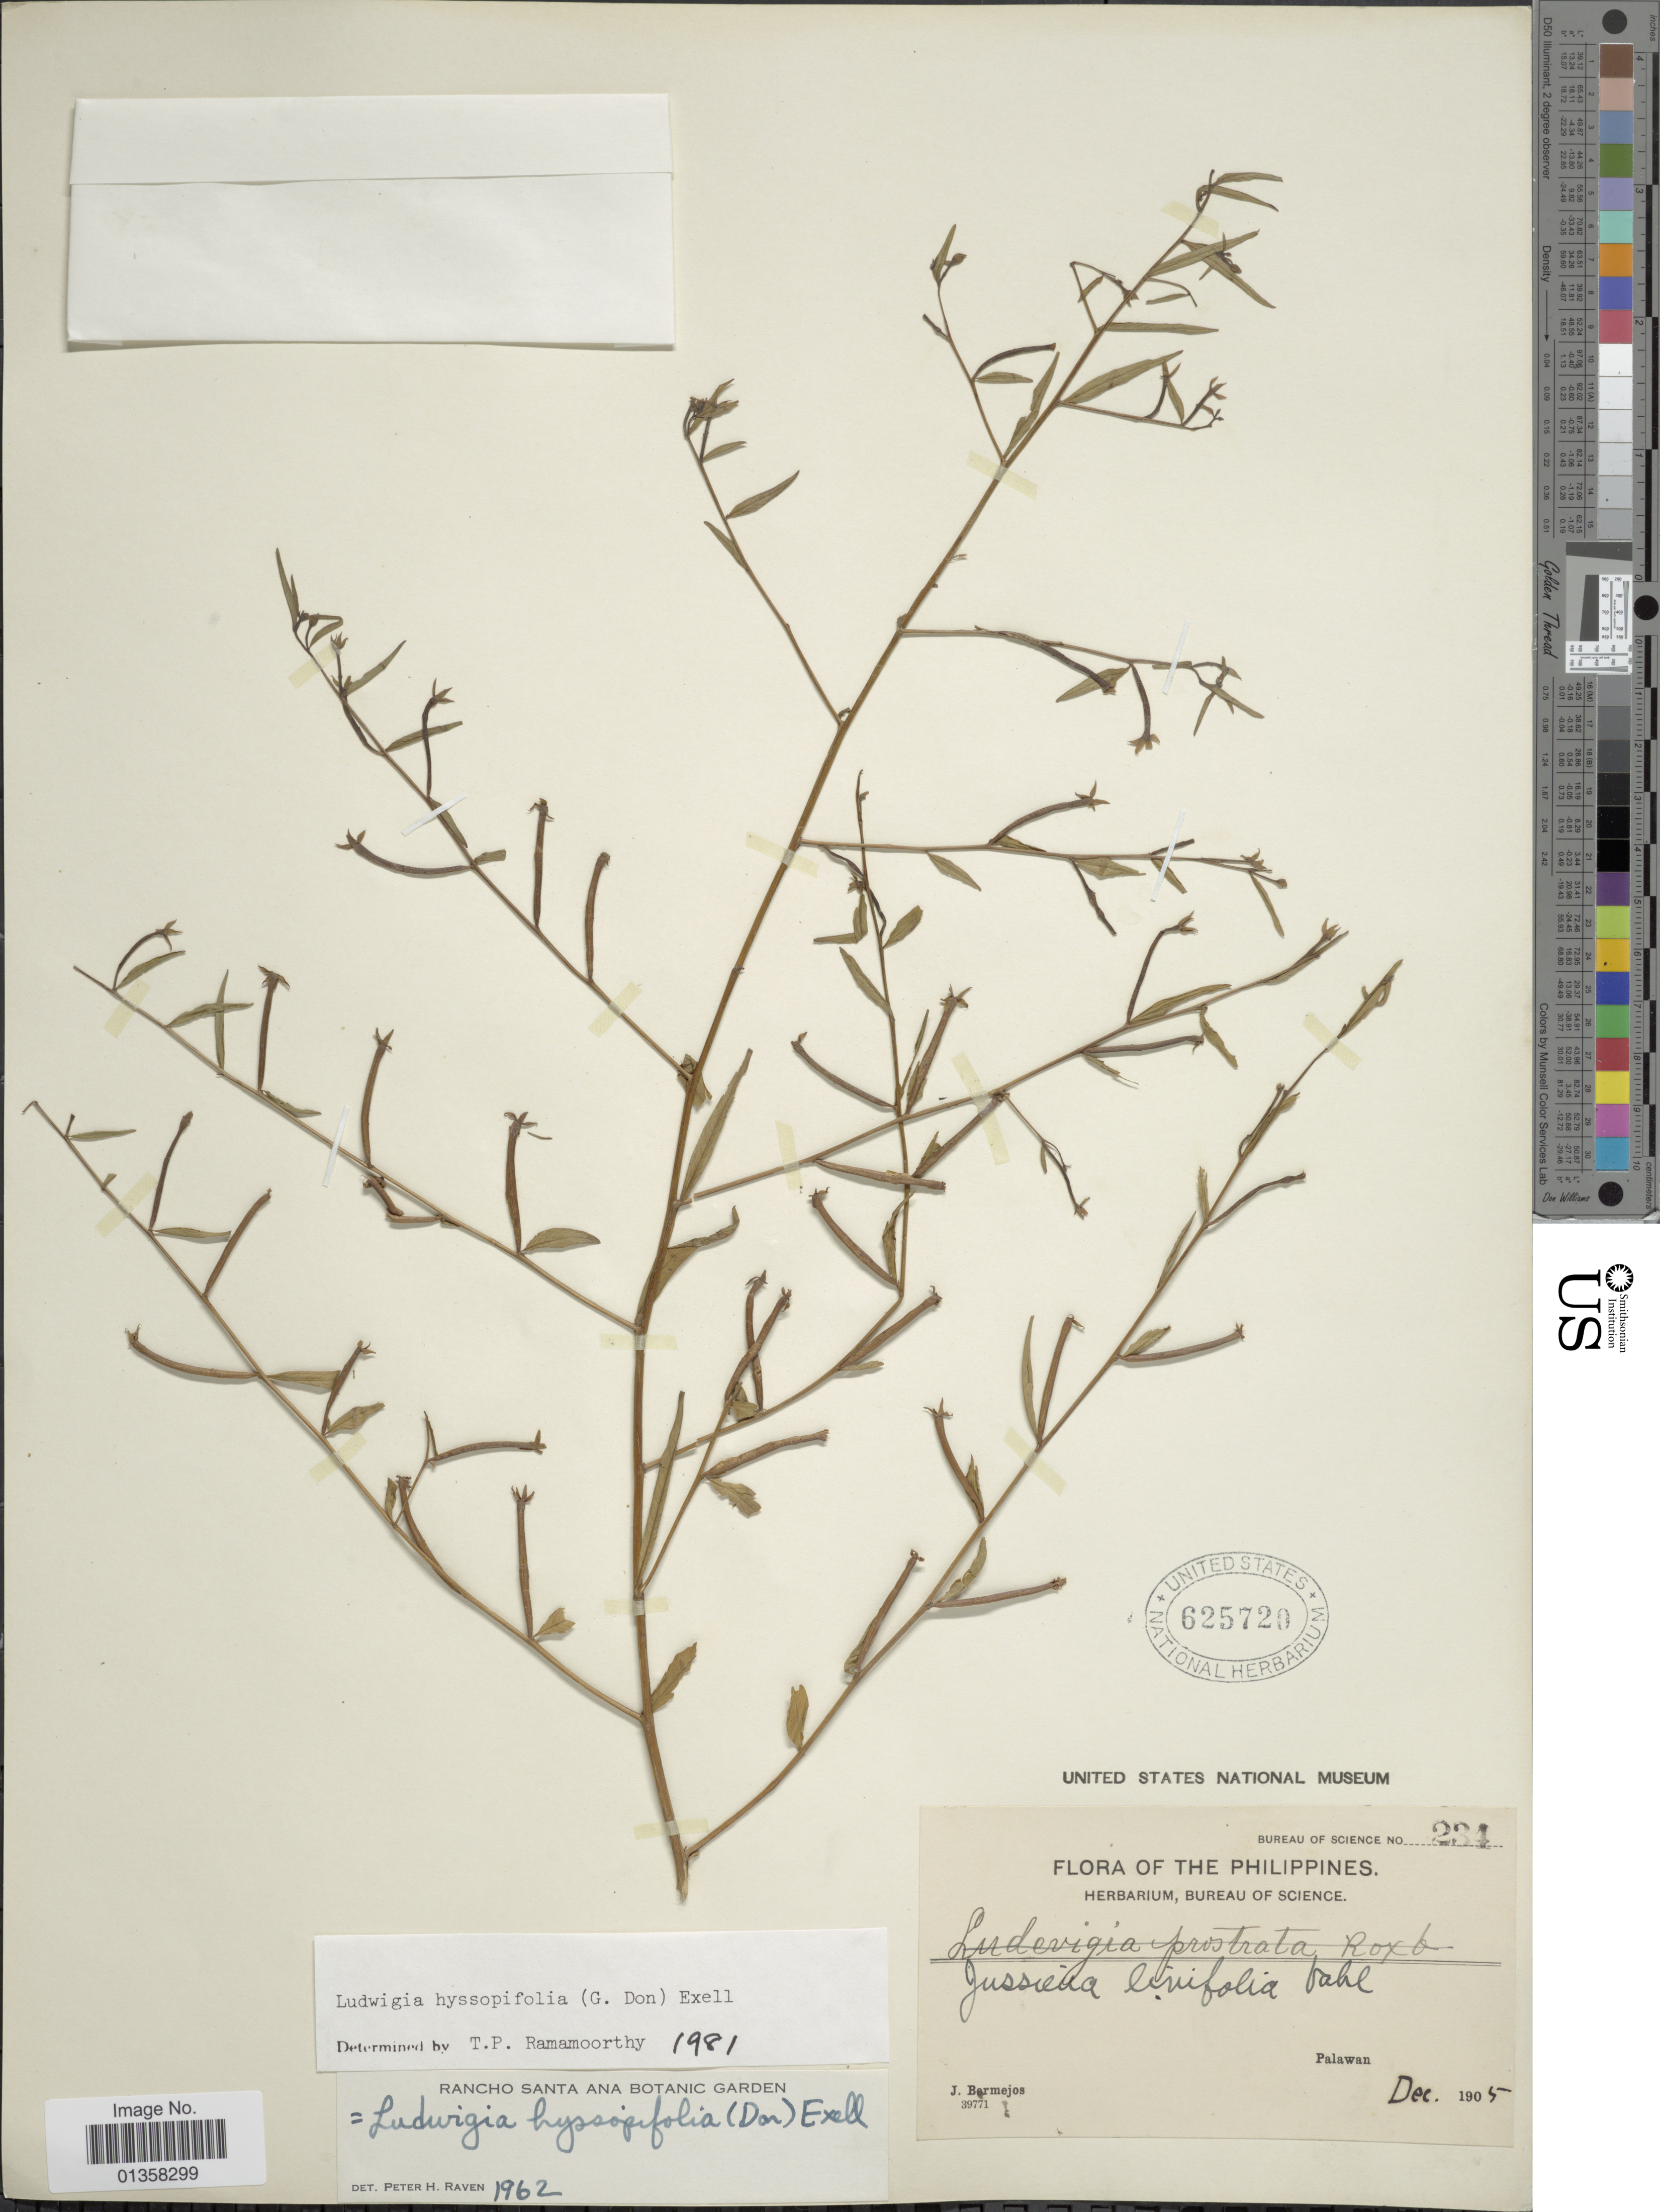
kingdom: Plantae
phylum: Tracheophyta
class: Magnoliopsida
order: Myrtales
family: Onagraceae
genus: Ludwigia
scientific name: Ludwigia hyssopifolia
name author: (G. Don) Exell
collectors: J. Bermejos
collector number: Bureau of Science 234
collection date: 1905-12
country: Philippines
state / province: Mimaropa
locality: Palawan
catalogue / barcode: US 625720